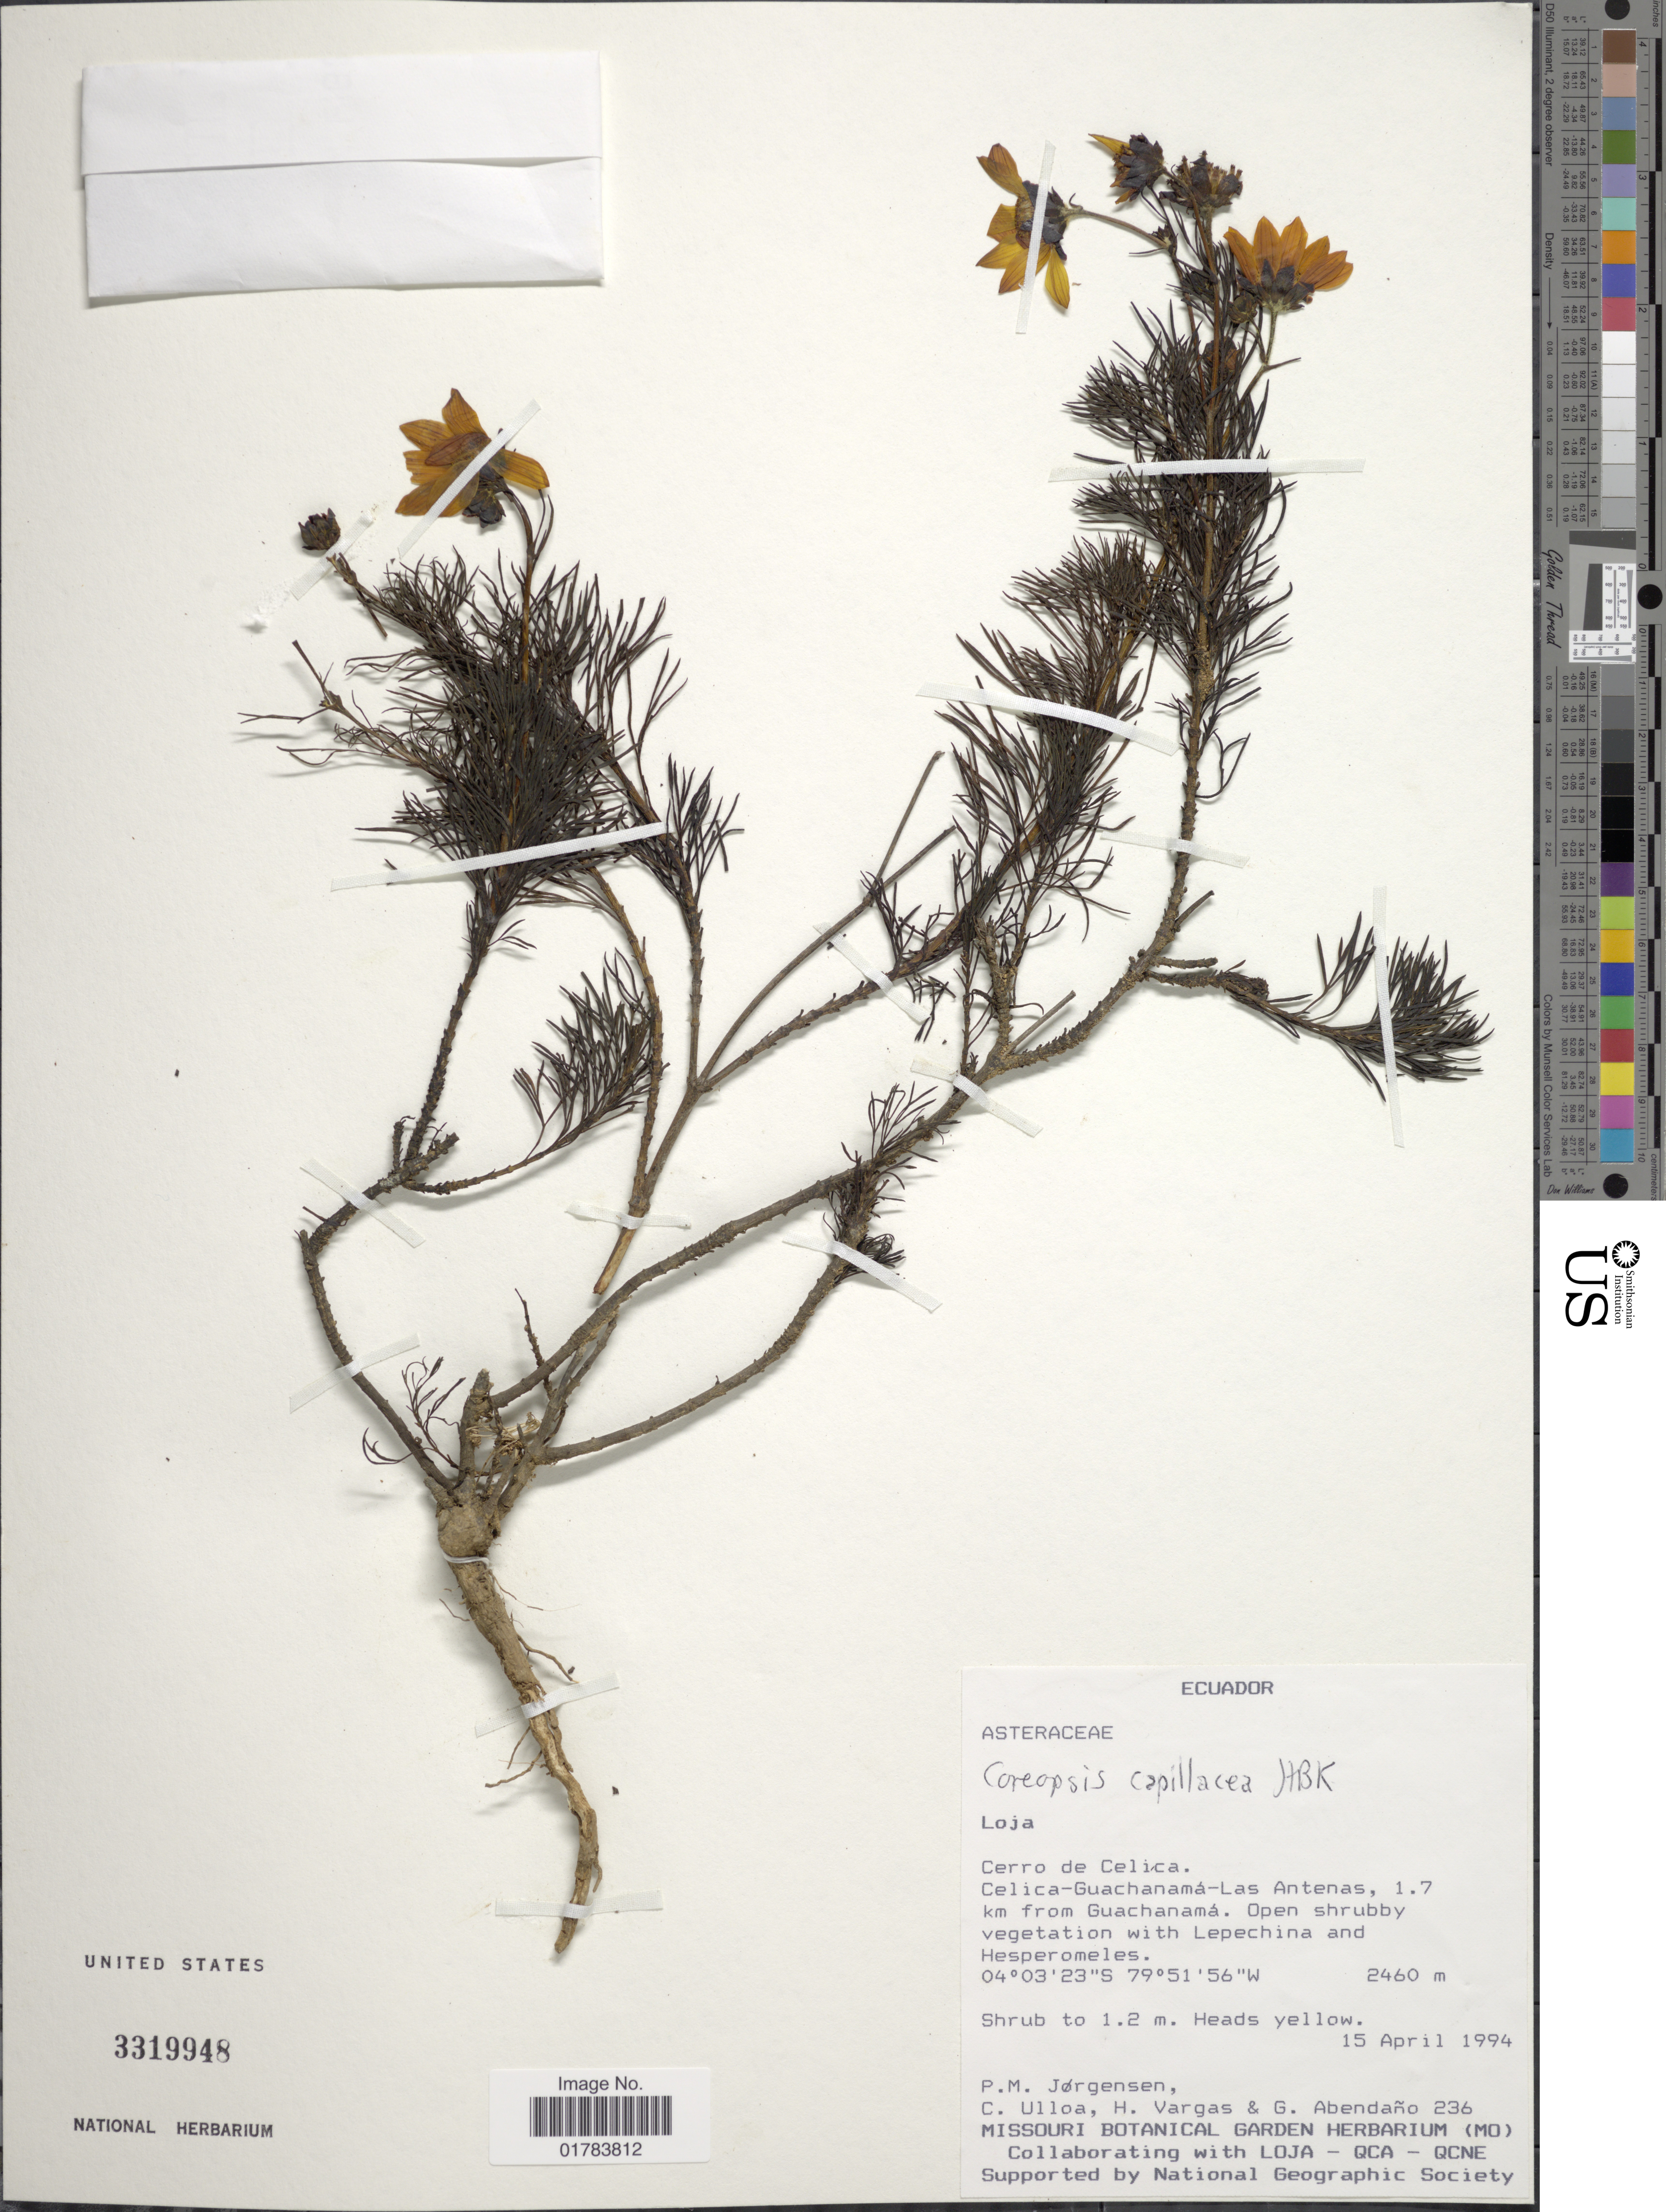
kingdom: Plantae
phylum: Tracheophyta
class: Magnoliopsida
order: Asterales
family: Asteraceae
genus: Coreopsis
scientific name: Coreopsis capillacea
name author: Kunth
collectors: P. Jørgensen, C. Ulloa, H. Vargas & G. Abendaño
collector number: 236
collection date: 1994-04-15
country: Ecuador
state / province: Loja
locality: Cerro de Celica, Celica-Guachanama-Las Antenas, 1.7 km from Guachanama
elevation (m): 2460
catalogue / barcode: US 3319948